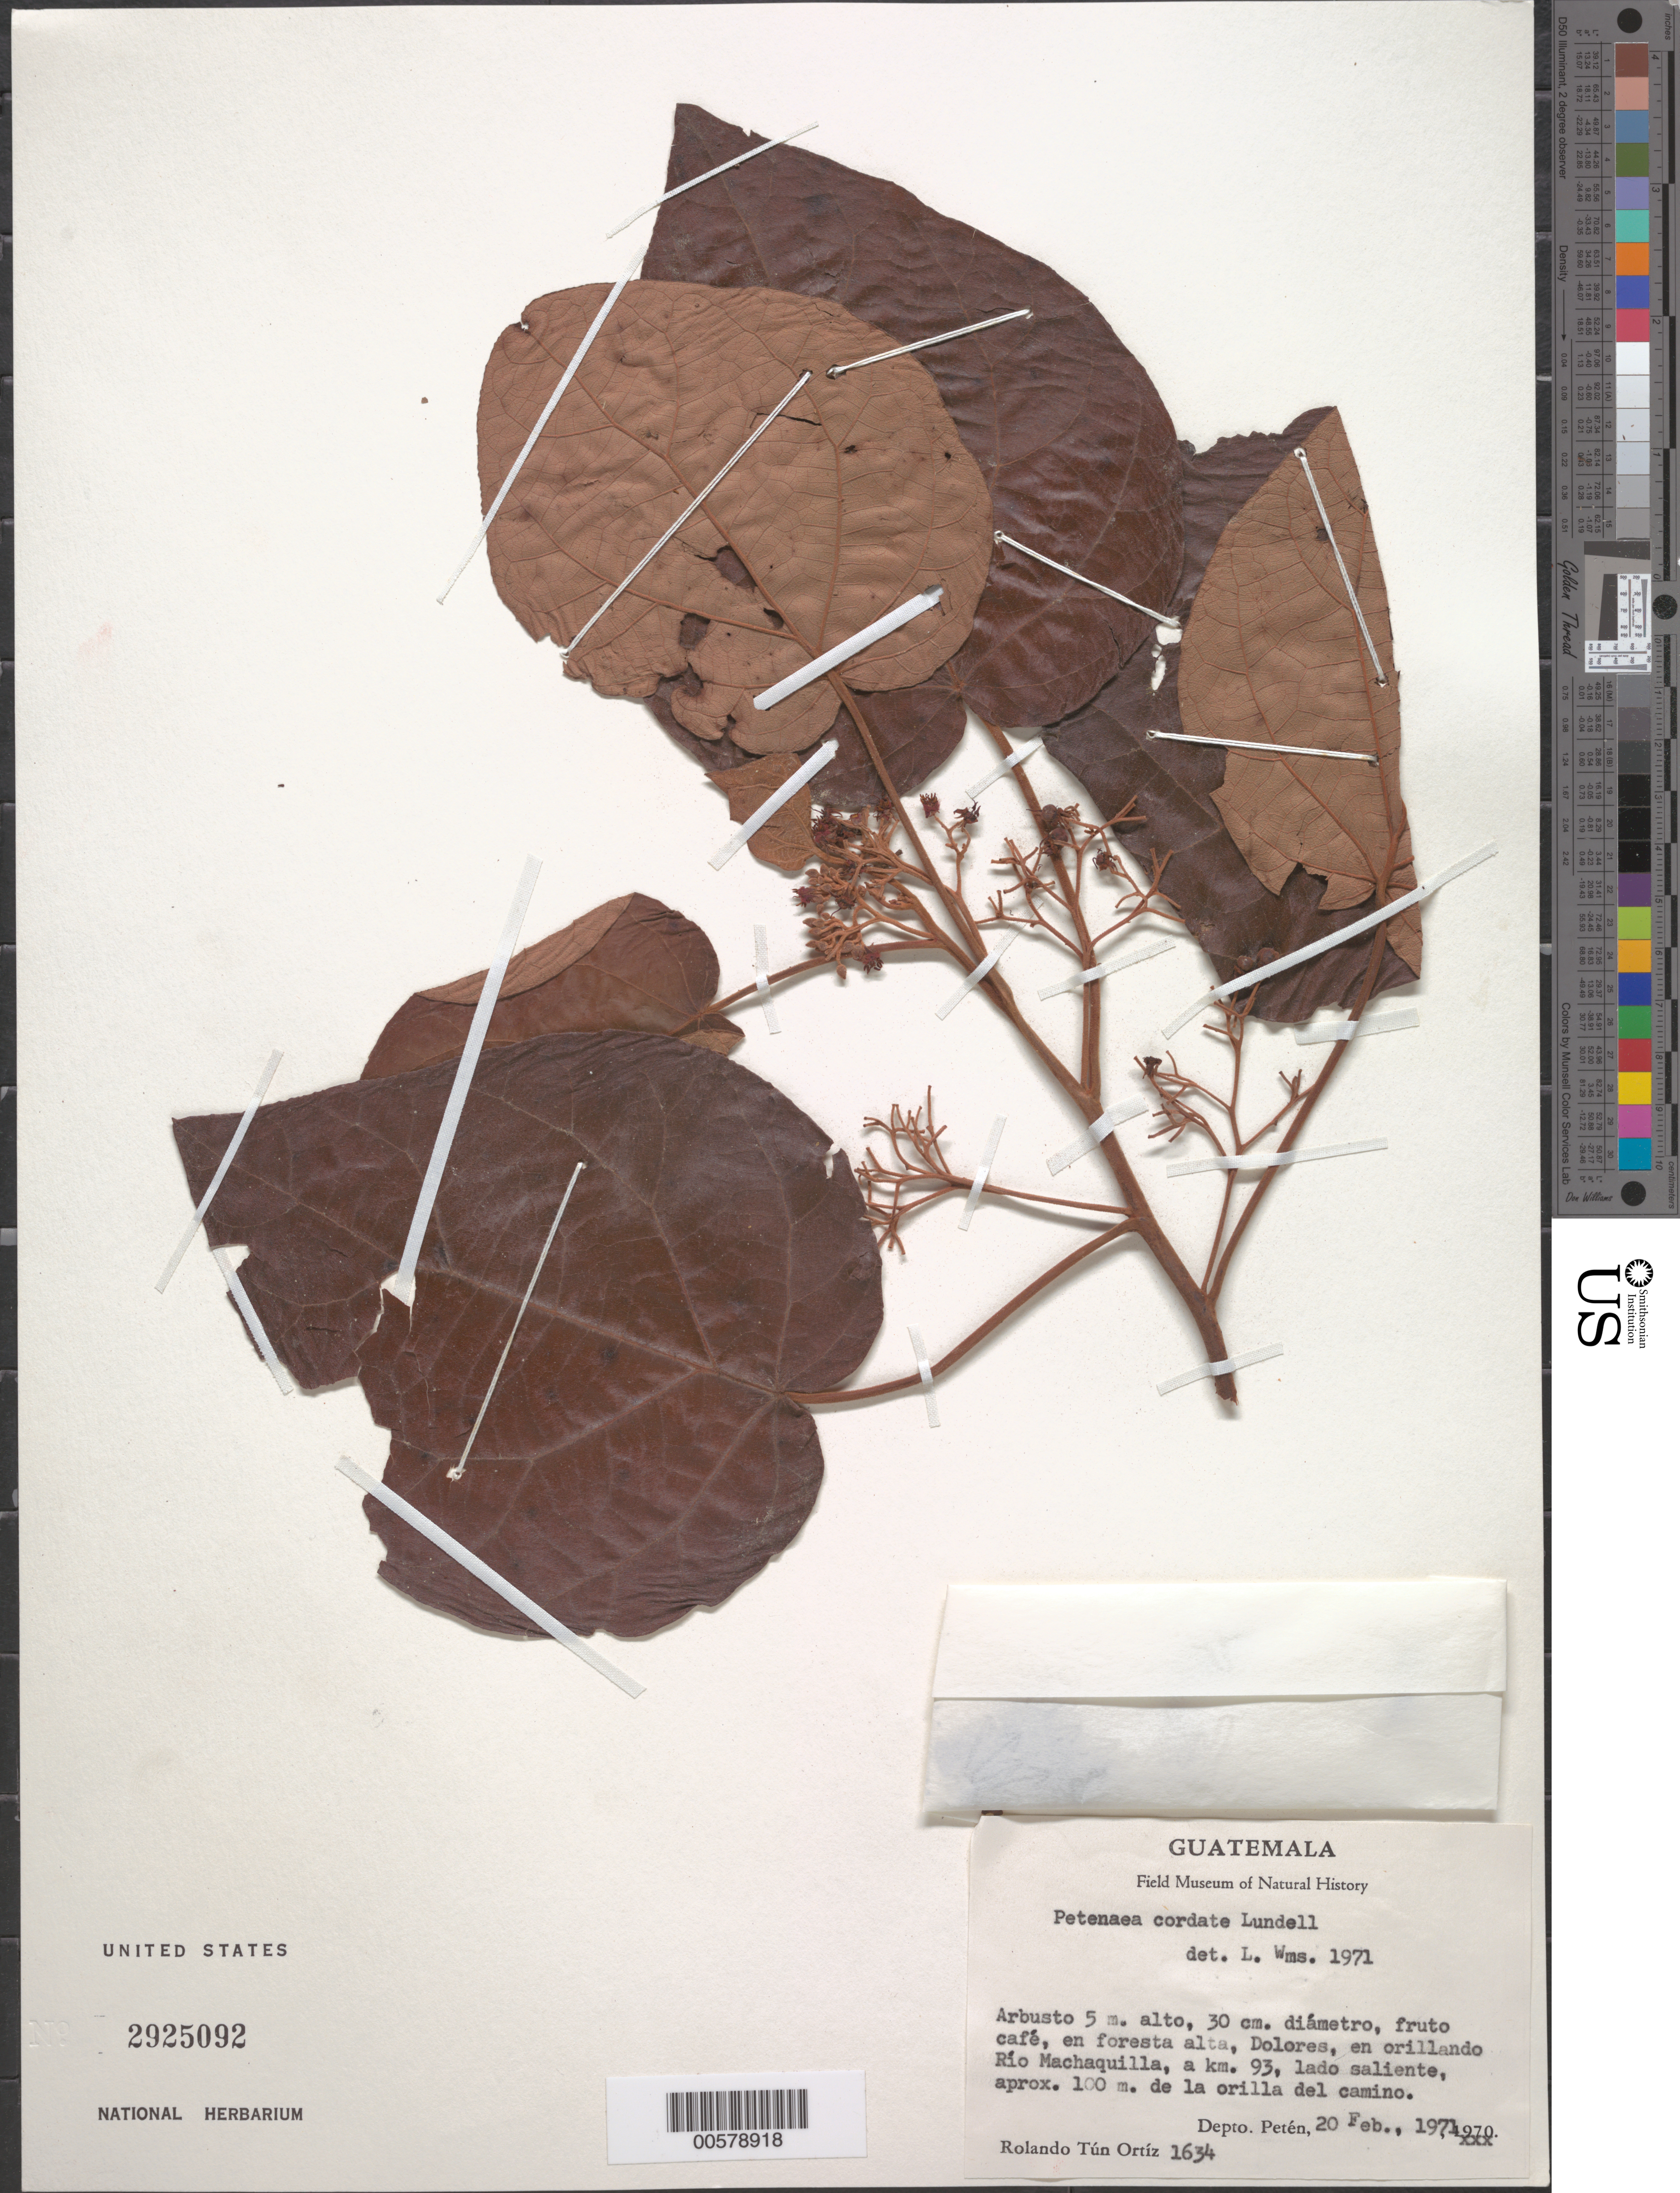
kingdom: Plantae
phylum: Tracheophyta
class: Magnoliopsida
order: Huerteales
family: Petenaeaceae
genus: Petenaea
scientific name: Petenaea cordata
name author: Lundell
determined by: Williams, Ll.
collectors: R. Tún Ortiz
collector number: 1634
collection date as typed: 20 Feb 1971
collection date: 1971-02-20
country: Guatemala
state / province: El Petén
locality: Dolores, en orillando Río Machaquilla, a km 93, lado saliente, aprox. 100 m de la orilla del camino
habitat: En foresta alta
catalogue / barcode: US 2925092